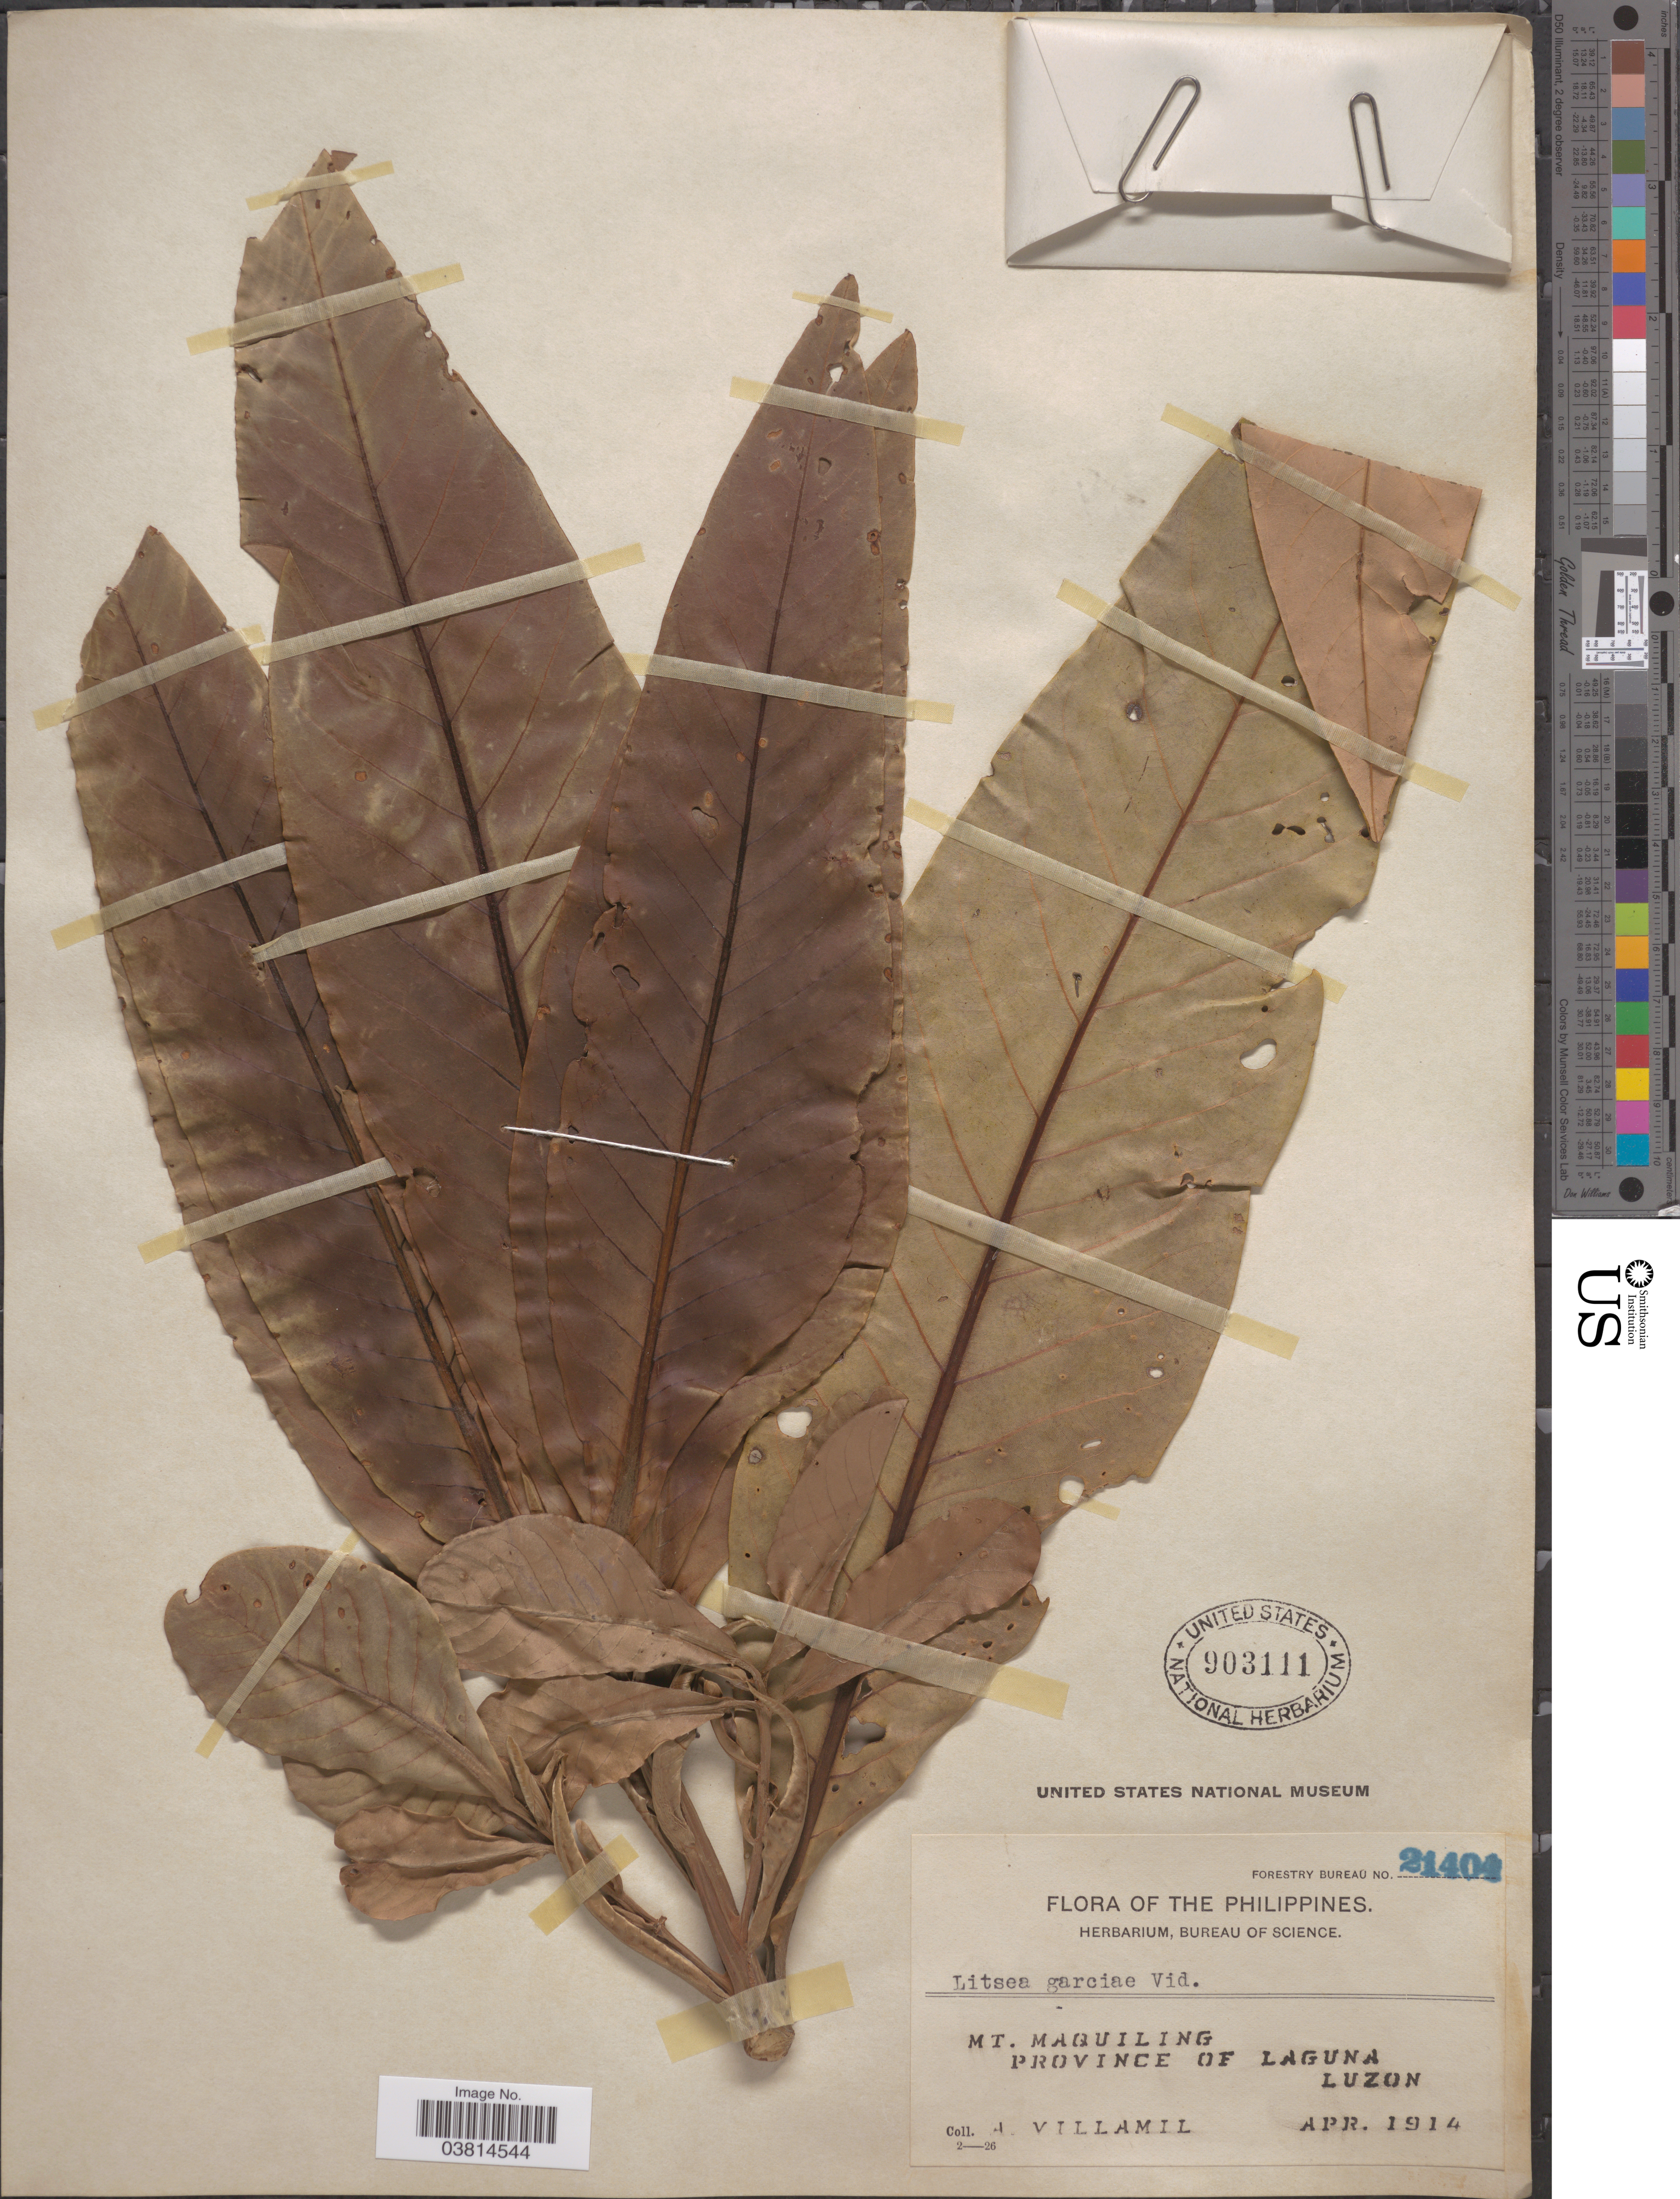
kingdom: Plantae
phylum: Tracheophyta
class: Magnoliopsida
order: Laurales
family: Lauraceae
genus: Litsea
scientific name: Litsea garciae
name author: S. Vidal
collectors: A. Villamil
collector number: Forestry Bureau 21404*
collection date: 1914-04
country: Philippines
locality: Mt. Maquiling. Province of Laguna. Luzon.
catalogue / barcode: US 903111